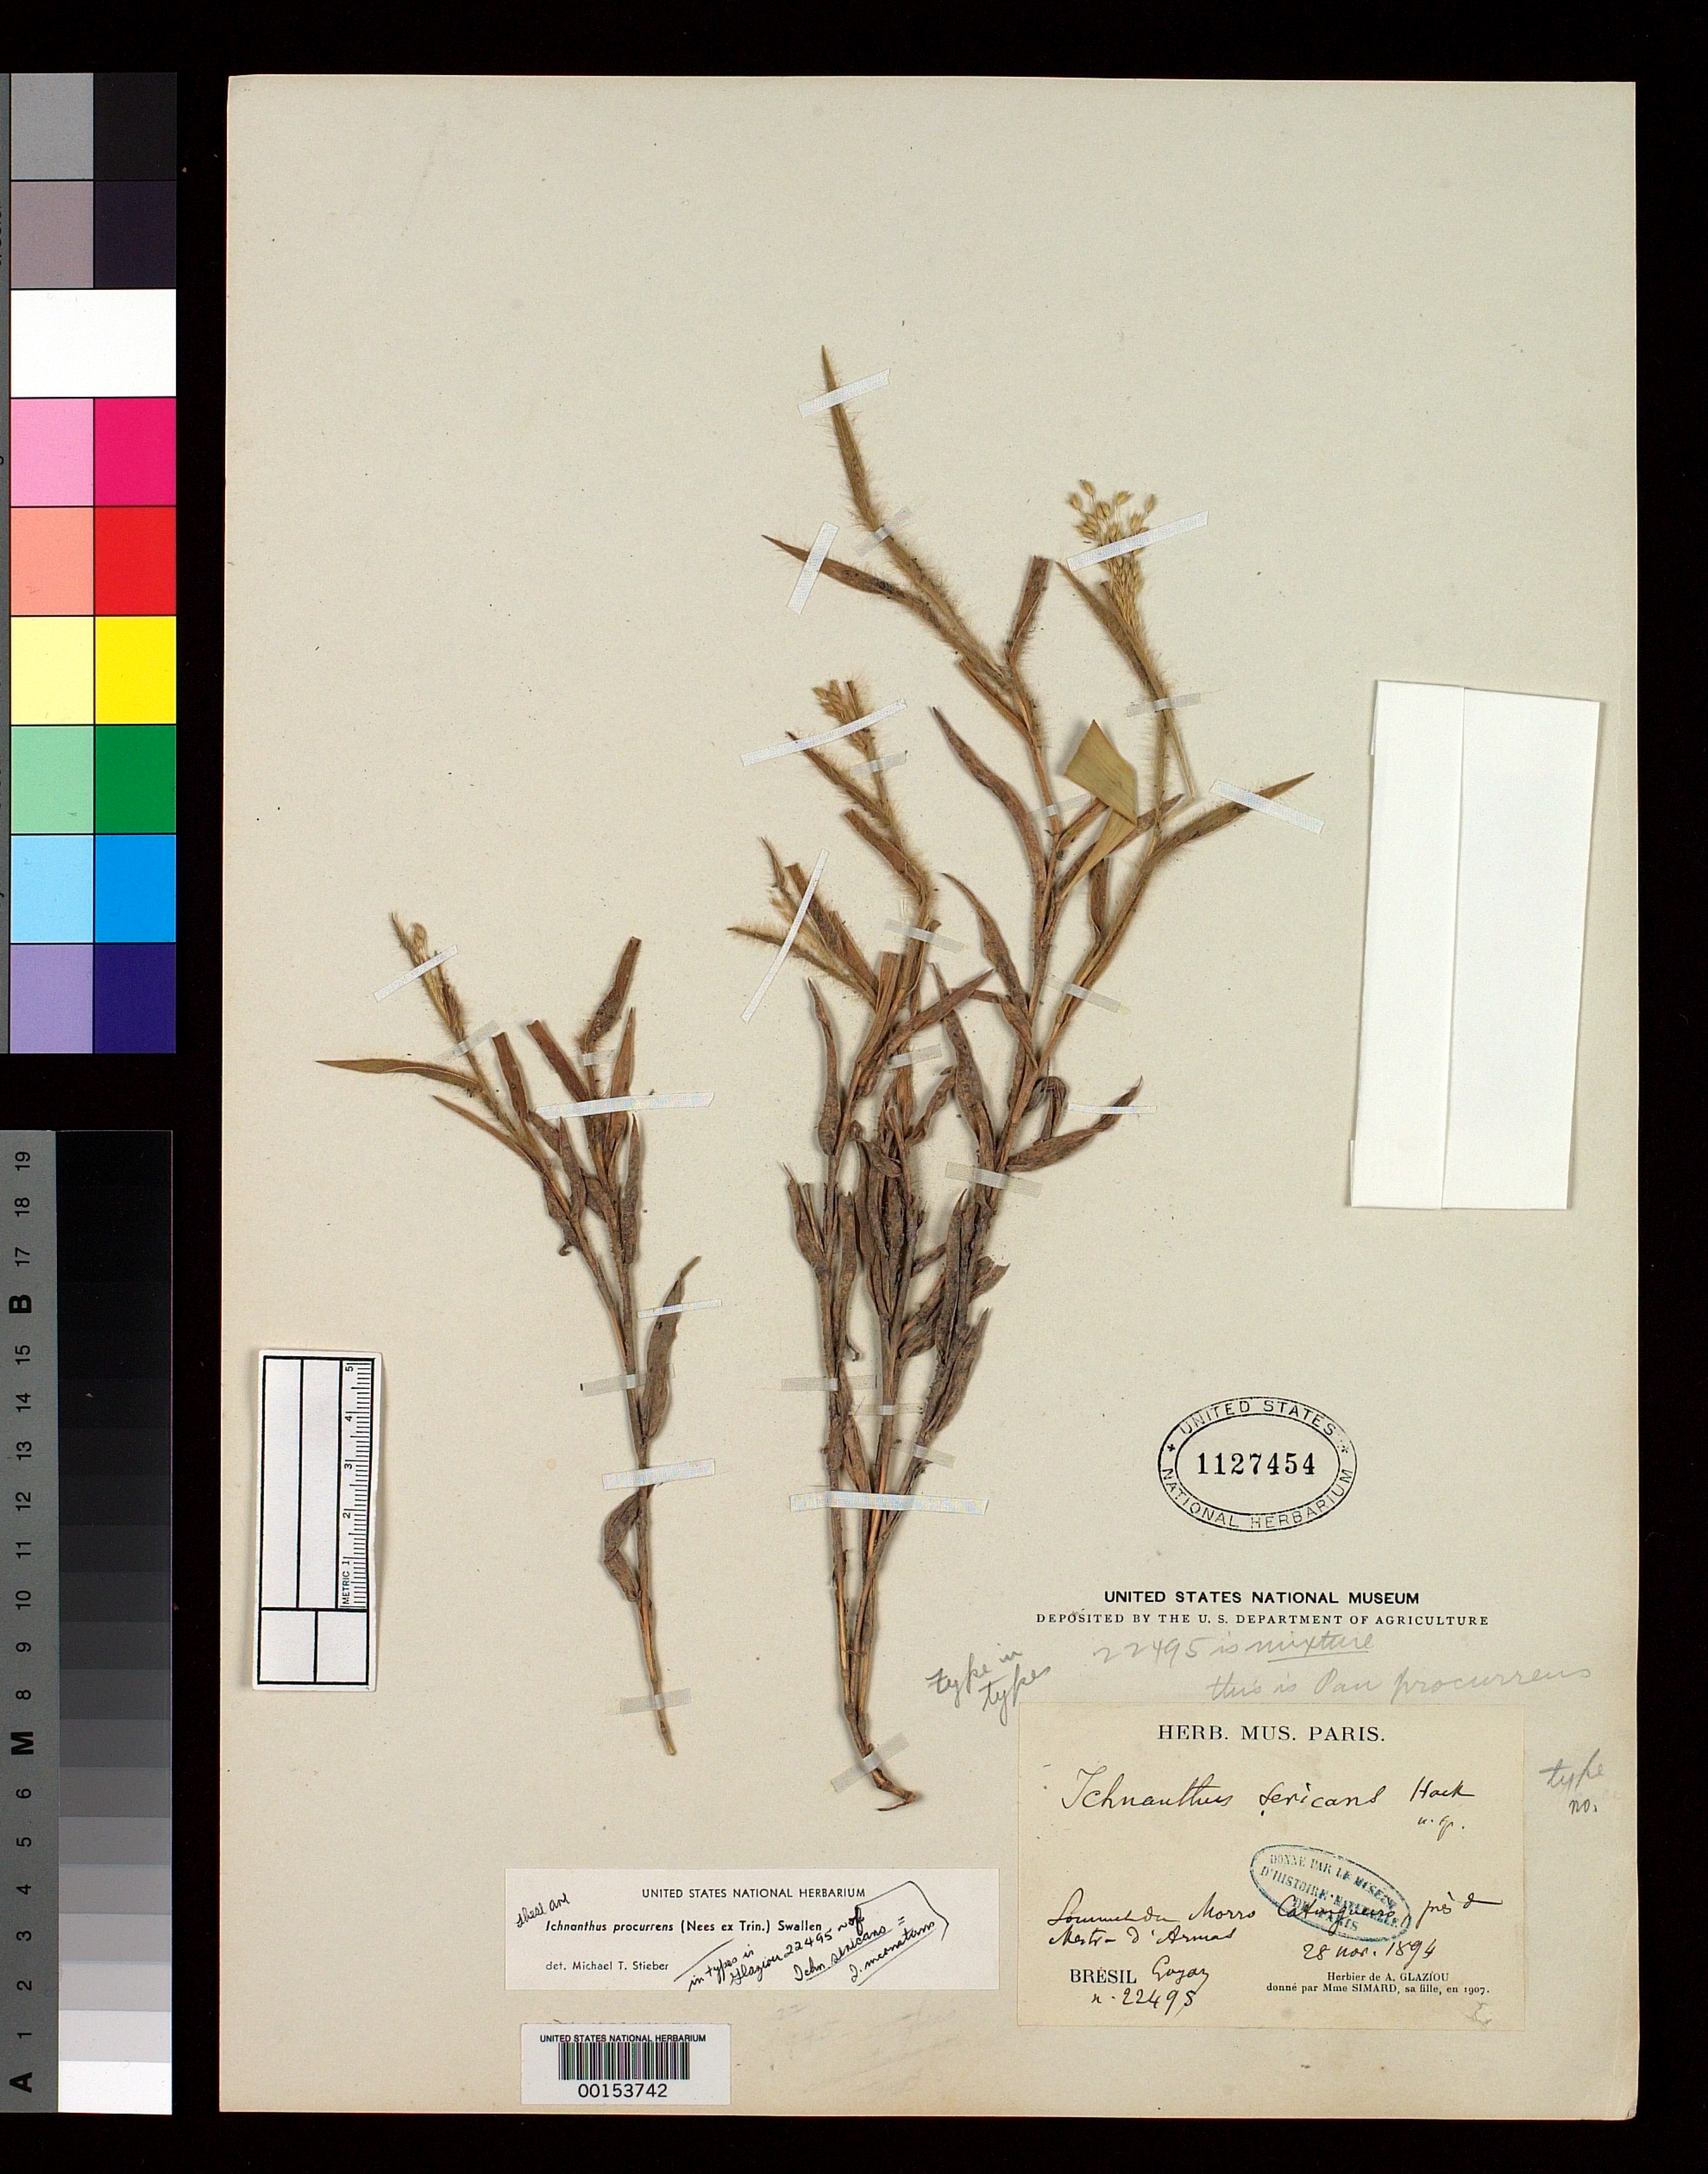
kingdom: Plantae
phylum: Tracheophyta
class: Liliopsida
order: Poales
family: Poaceae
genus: Ichnanthus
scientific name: Ichnanthus sericans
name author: Hack.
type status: Possible Type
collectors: A. F. M. Glaziou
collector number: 22495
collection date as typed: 28 Nov 1894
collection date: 1894-11-28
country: Brazil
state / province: Goiás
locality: Sommet du Morro Catingueiro, près de Mestra d'Armas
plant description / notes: According to anntotations on specimens, Glaziou 22495 is a mixture and this sheet is not Ichnanthus sericans Hack. and thus not part of the type. [But is taxon description likewise based on mixture?]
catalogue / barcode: US 1127454